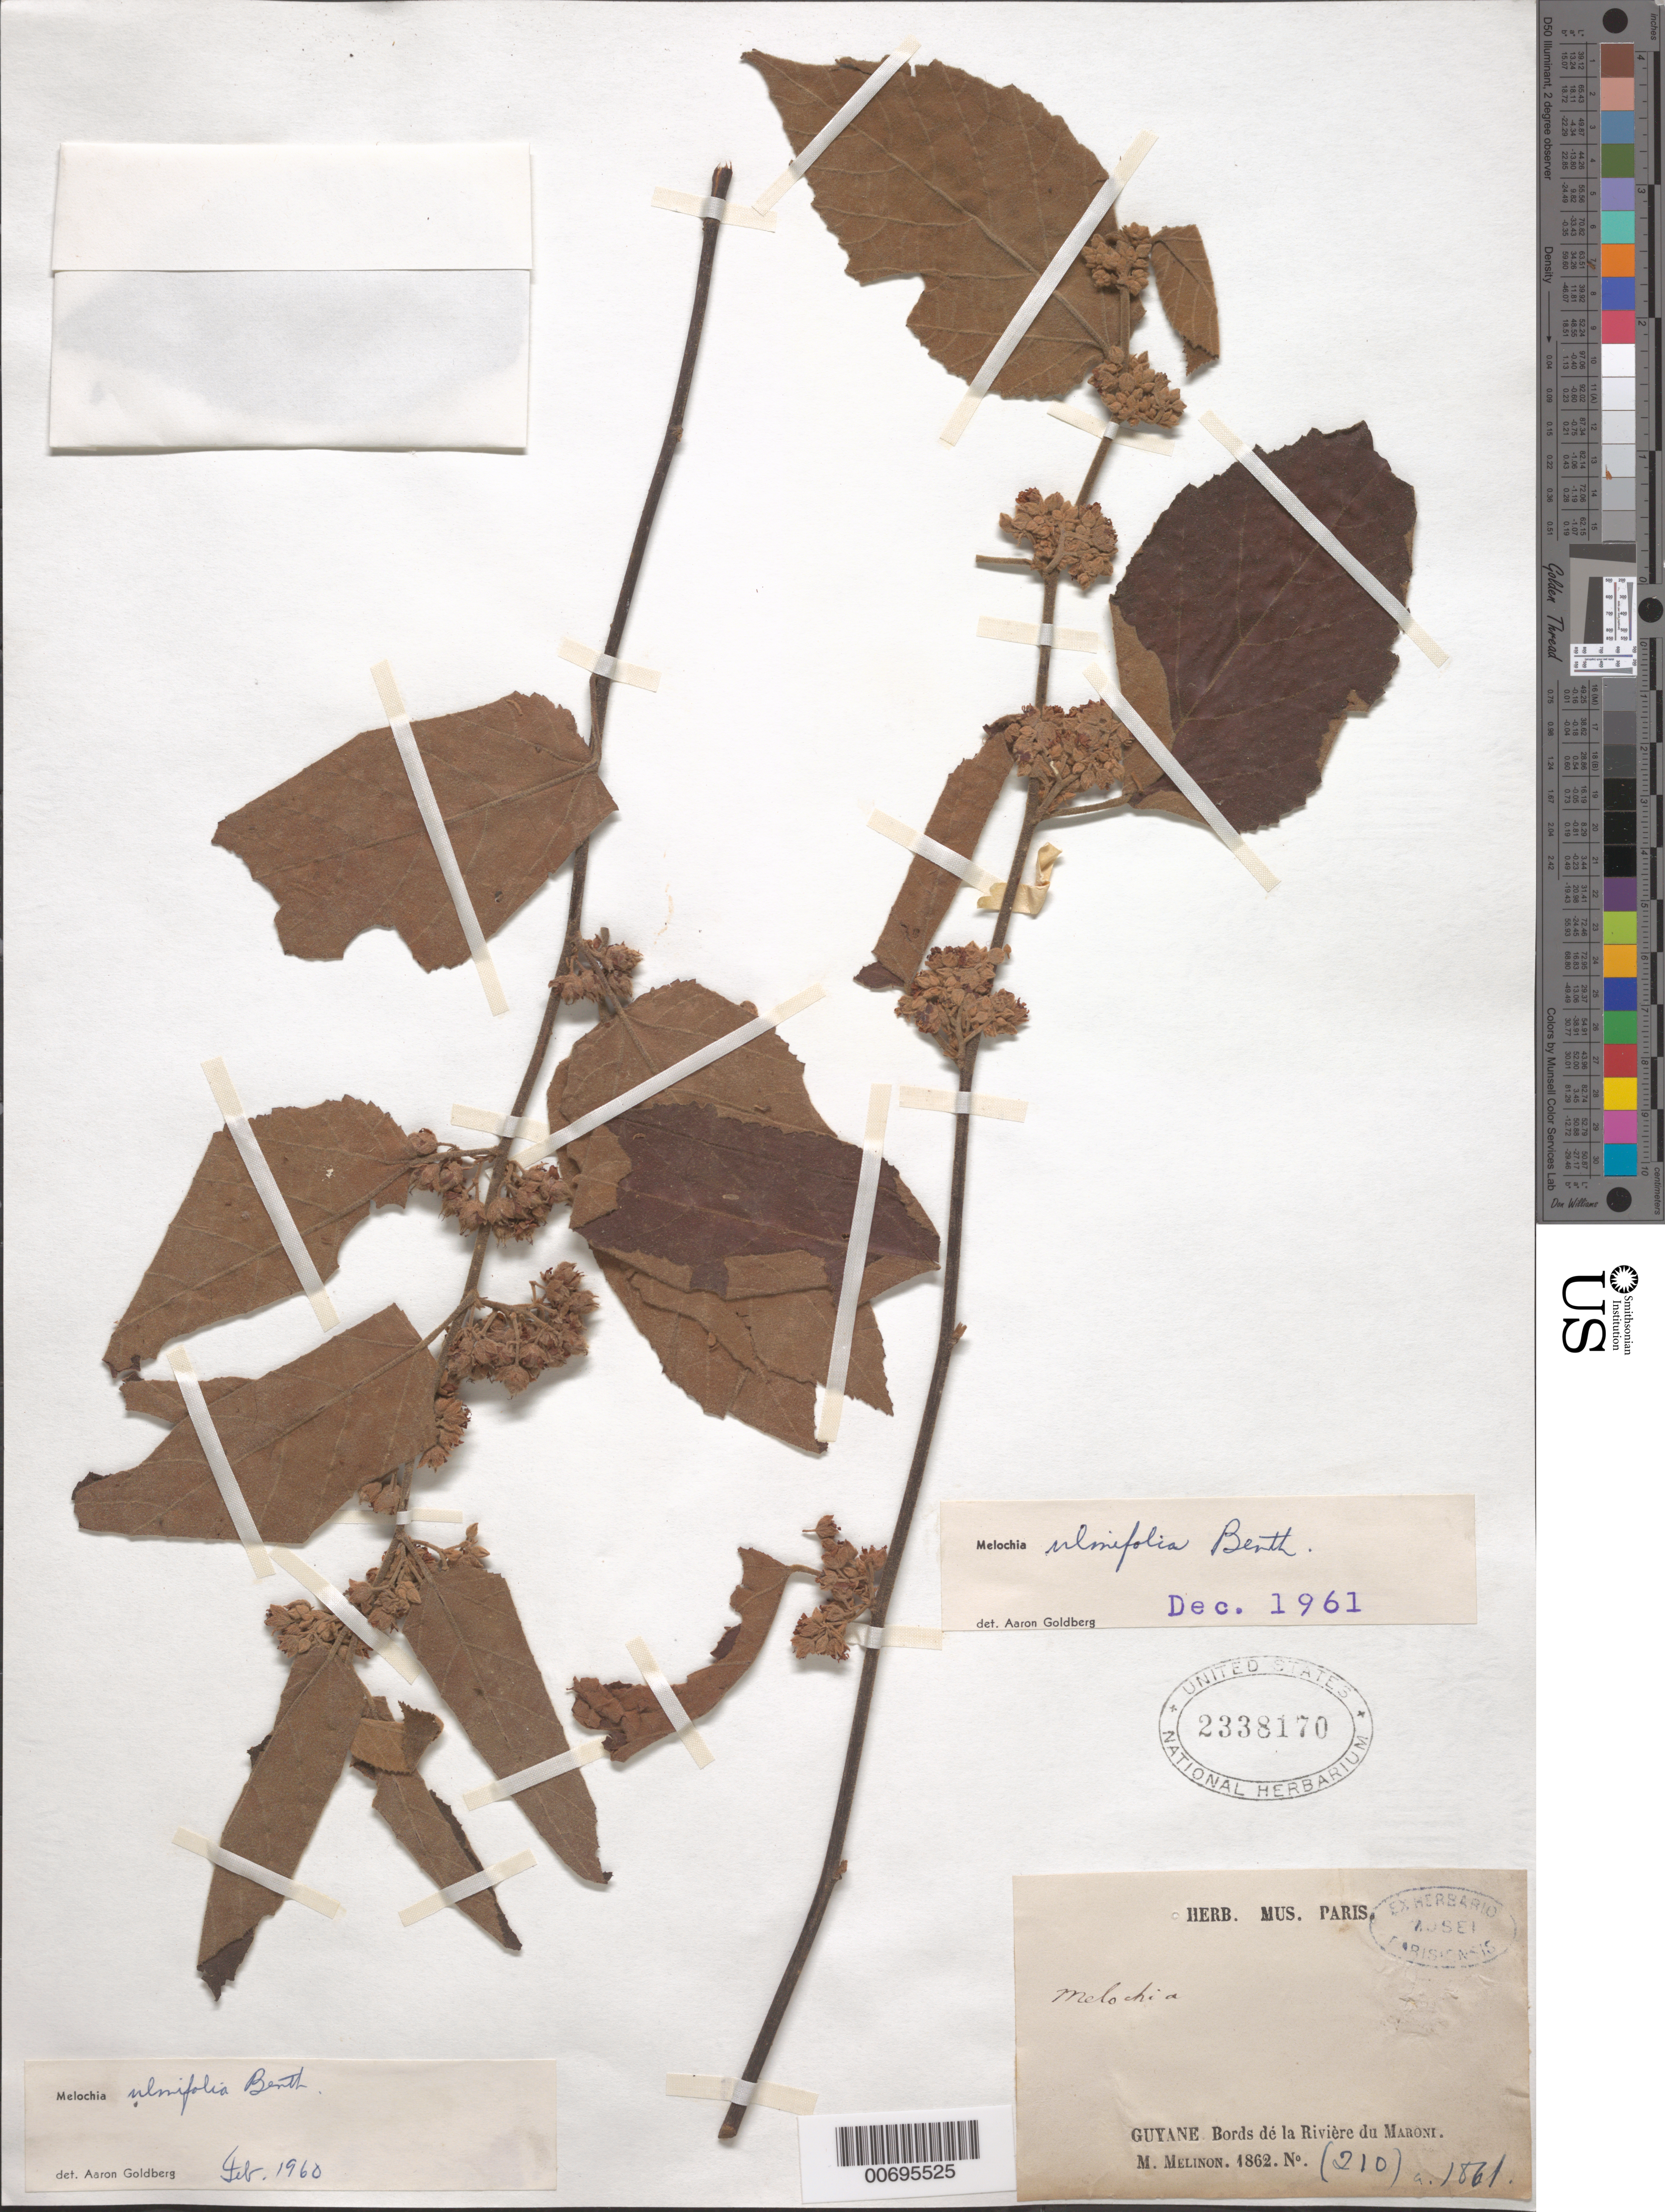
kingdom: Plantae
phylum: Tracheophyta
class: Magnoliopsida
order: Malvales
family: Malvaceae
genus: Melochia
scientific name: Melochia ulmifolia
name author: Benth.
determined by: Goldberg, Aaron, (US), NMNH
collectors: E. Mélinon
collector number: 210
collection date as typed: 1862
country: French Guiana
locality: Maroni R.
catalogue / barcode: US 2338170